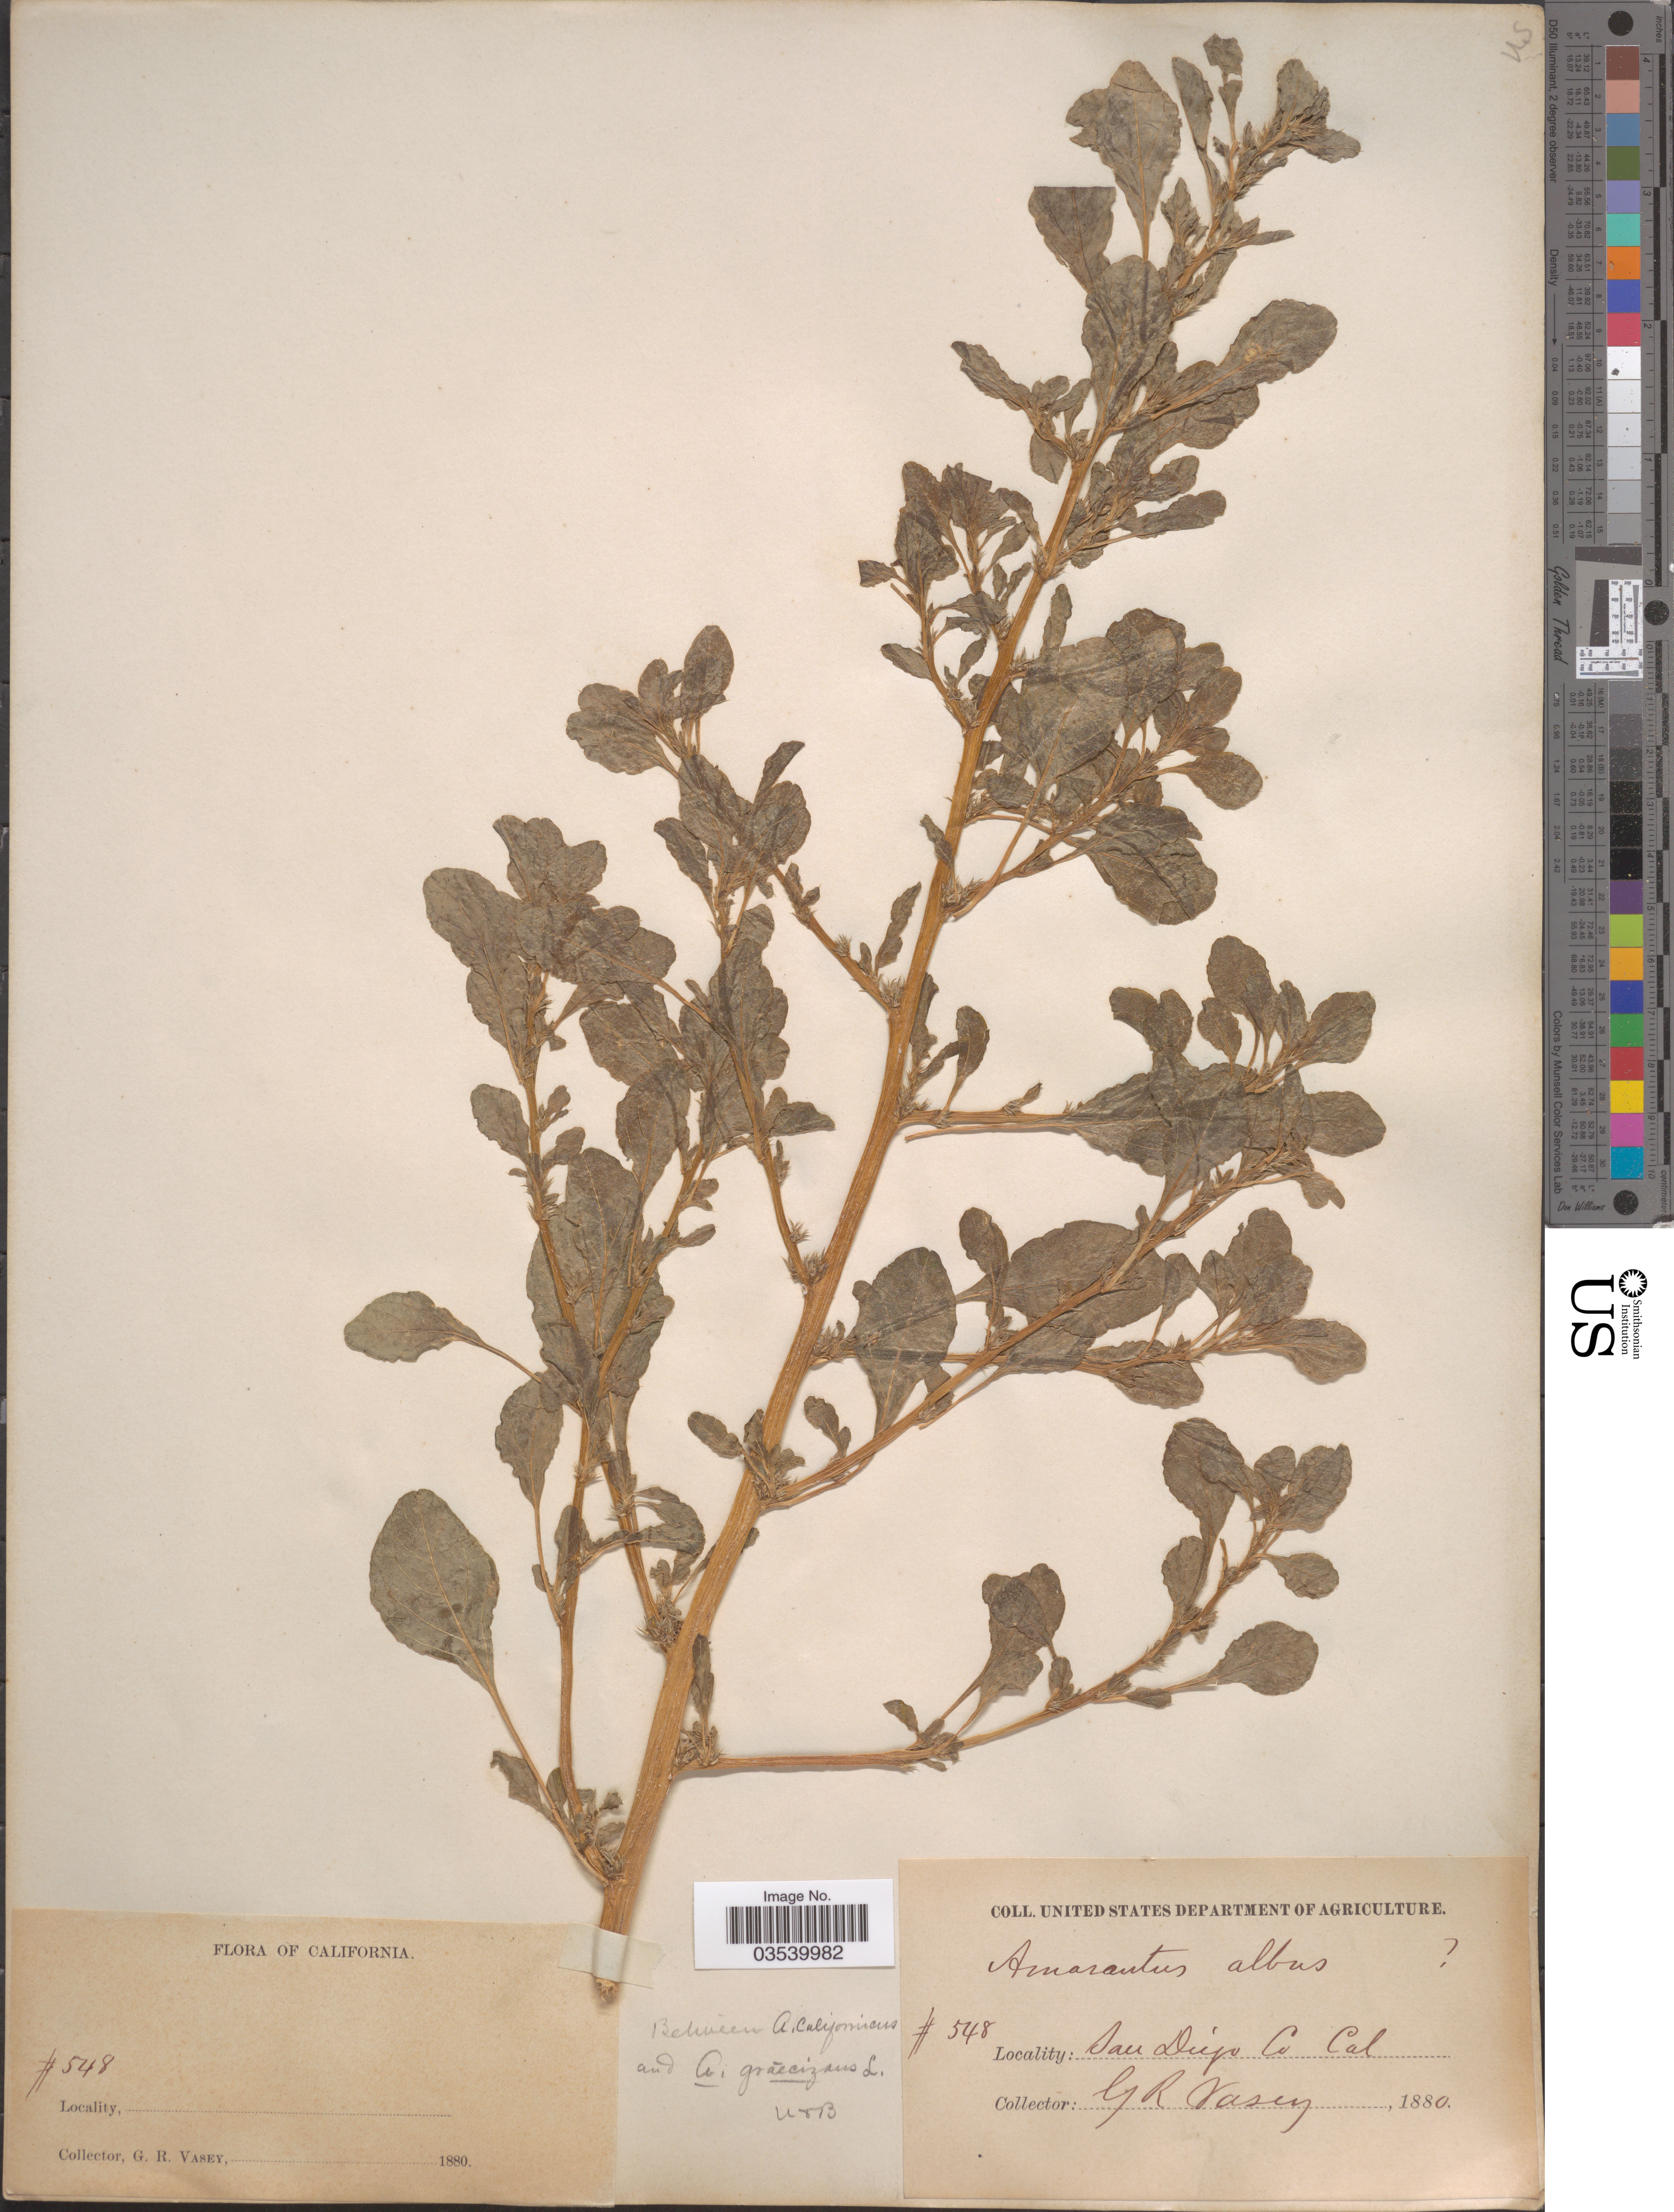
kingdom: Plantae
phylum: Tracheophyta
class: Magnoliopsida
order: Caryophyllales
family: Amaranthaceae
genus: Amaranthus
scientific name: Amaranthus albus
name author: L.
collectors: G. R. Vasey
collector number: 548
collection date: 1880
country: United States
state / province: California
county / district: San Diego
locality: San Diego Co.